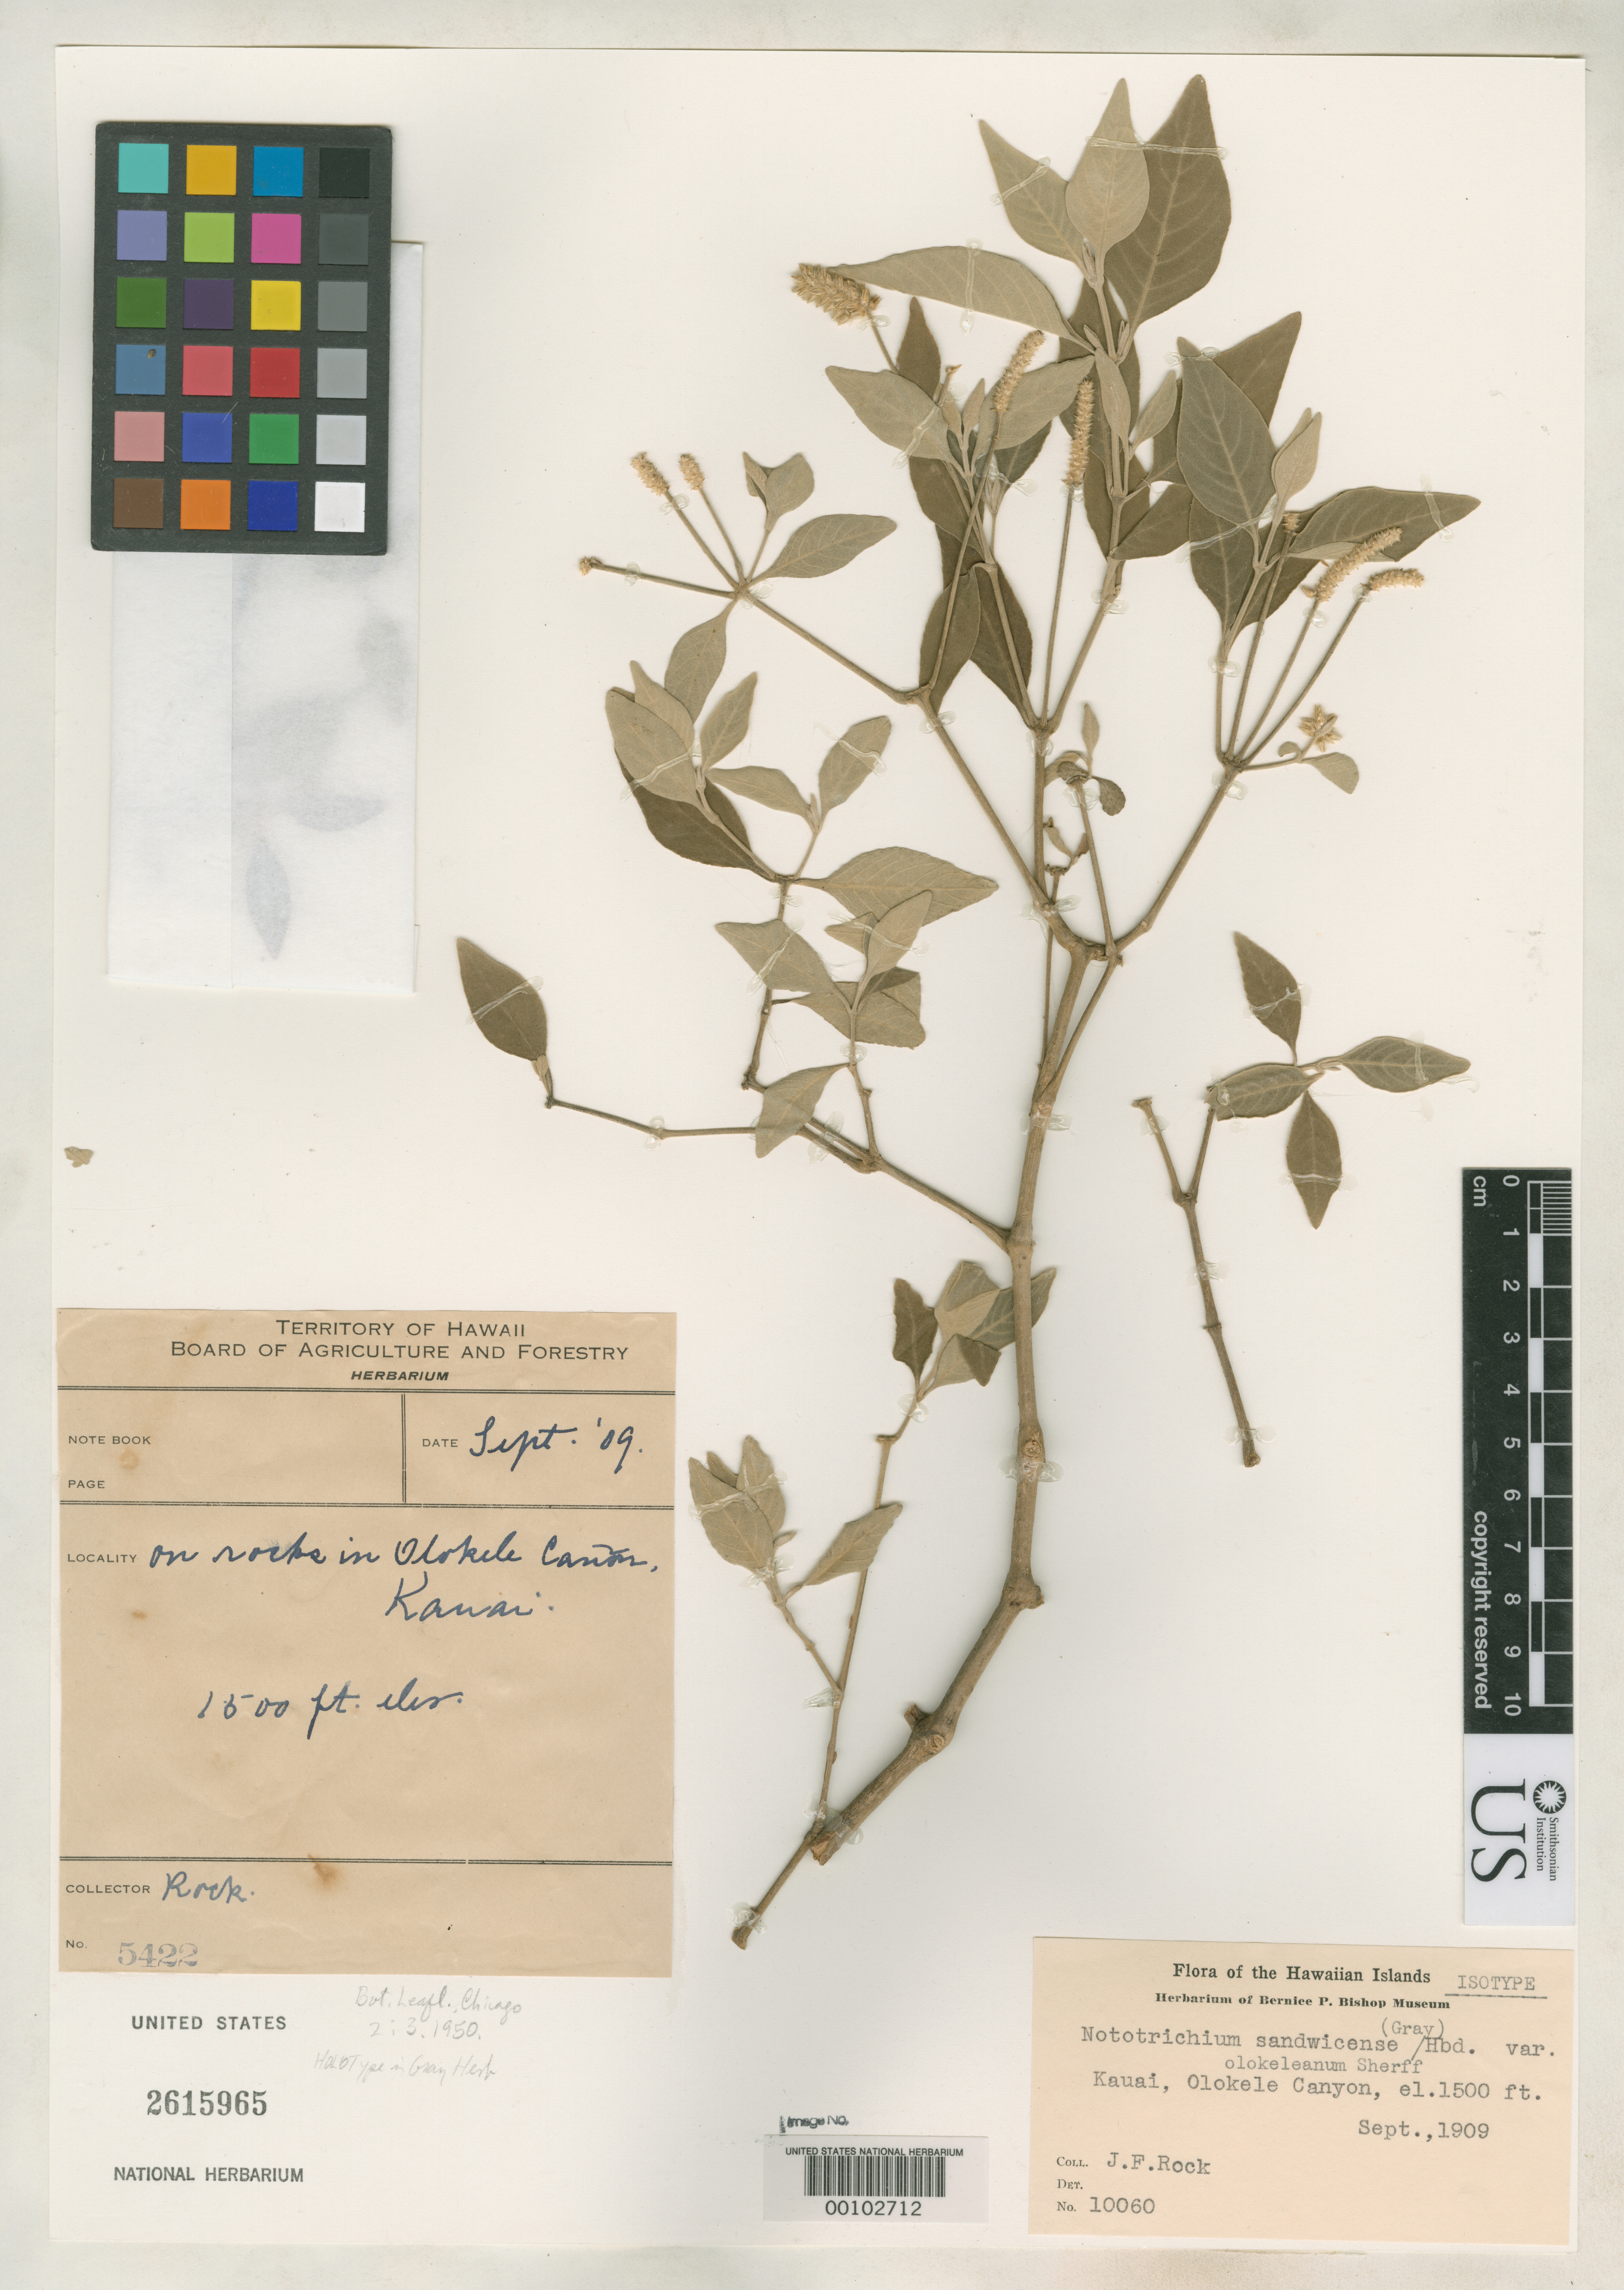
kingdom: Plantae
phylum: Tracheophyta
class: Magnoliopsida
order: Caryophyllales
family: Amaranthaceae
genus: Nototrichium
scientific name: Nototrichium sandwicense var. olokeleanum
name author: Sherff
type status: Isotype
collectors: J. F. Rock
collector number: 5422 (10060)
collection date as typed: Sep 1909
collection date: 1909-09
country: United States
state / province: Hawaii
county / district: Kauai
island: Kaua'i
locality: Olokele Canyon.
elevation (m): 457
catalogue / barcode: US 2615965